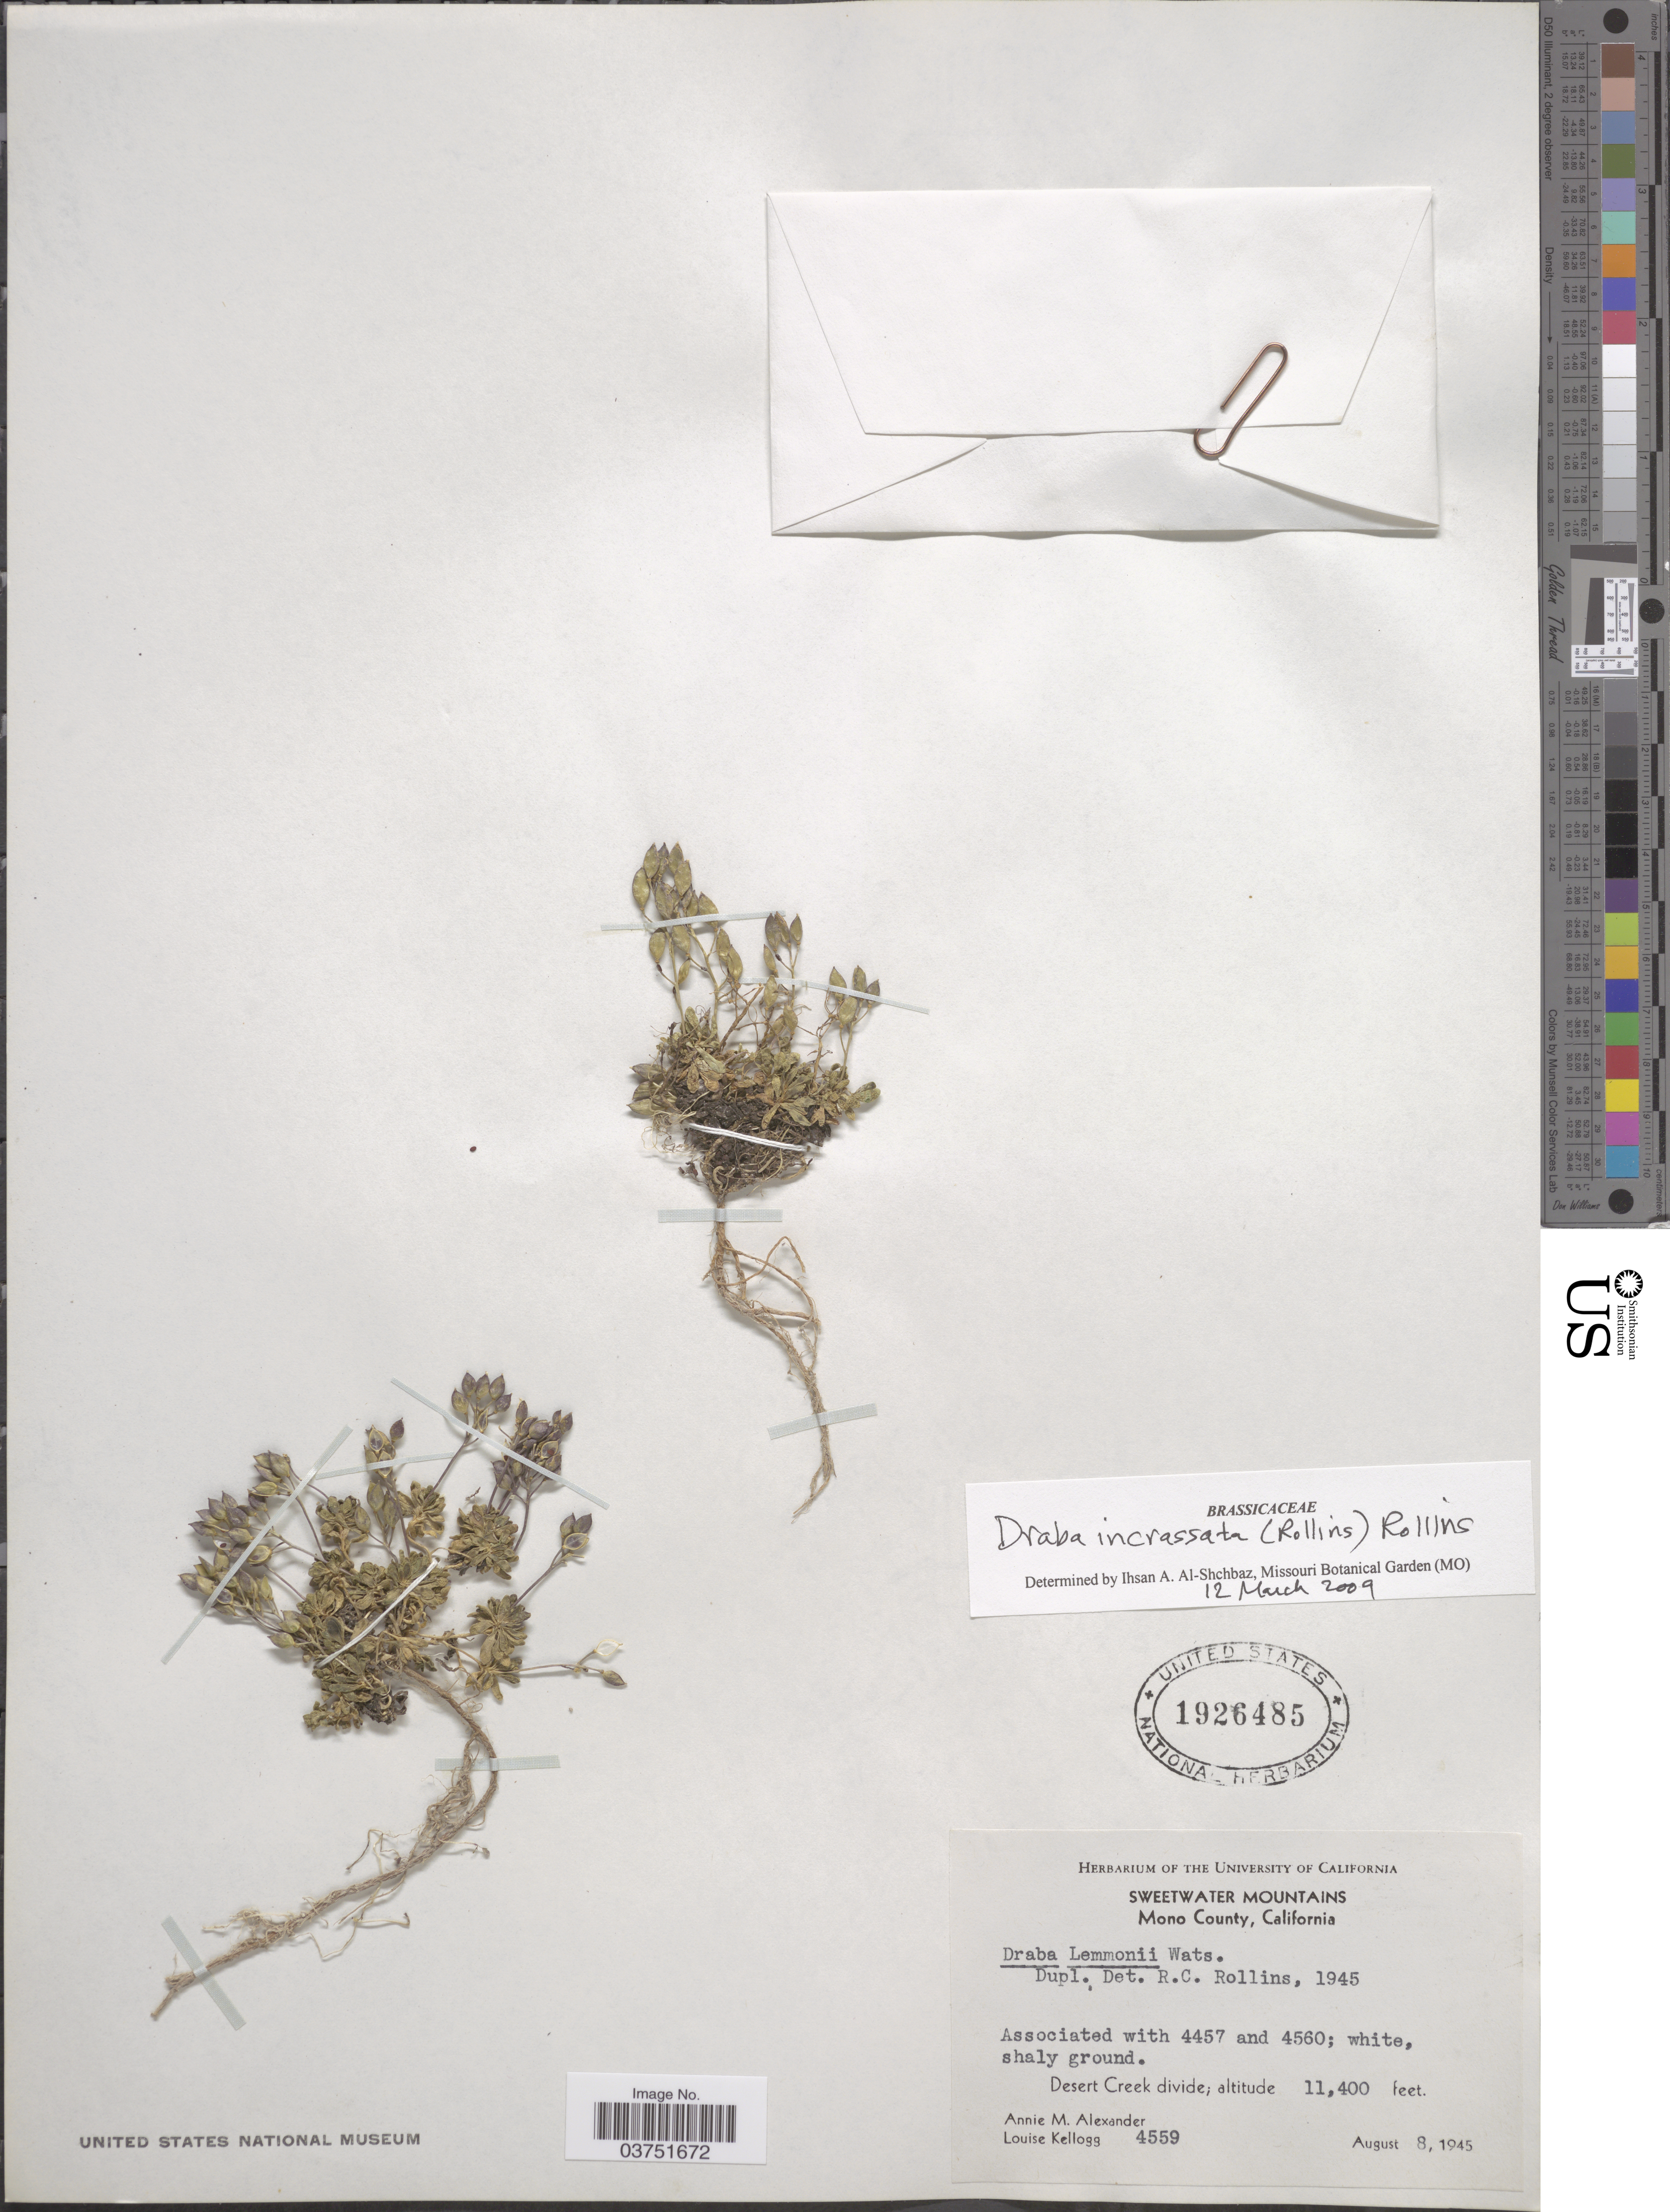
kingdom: Plantae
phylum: Tracheophyta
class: Magnoliopsida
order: Brassicales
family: Brassicaceae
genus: Draba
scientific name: Draba incrassata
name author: (Rollins) Rollins & R.A. Price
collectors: A. M. Alexander & L. Kellogg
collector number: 4559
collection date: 1945-08-08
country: United States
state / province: California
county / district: Mono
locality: Sweetwater Mountains. Mono County. Desert Creek divide.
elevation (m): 3475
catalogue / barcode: US 1926485